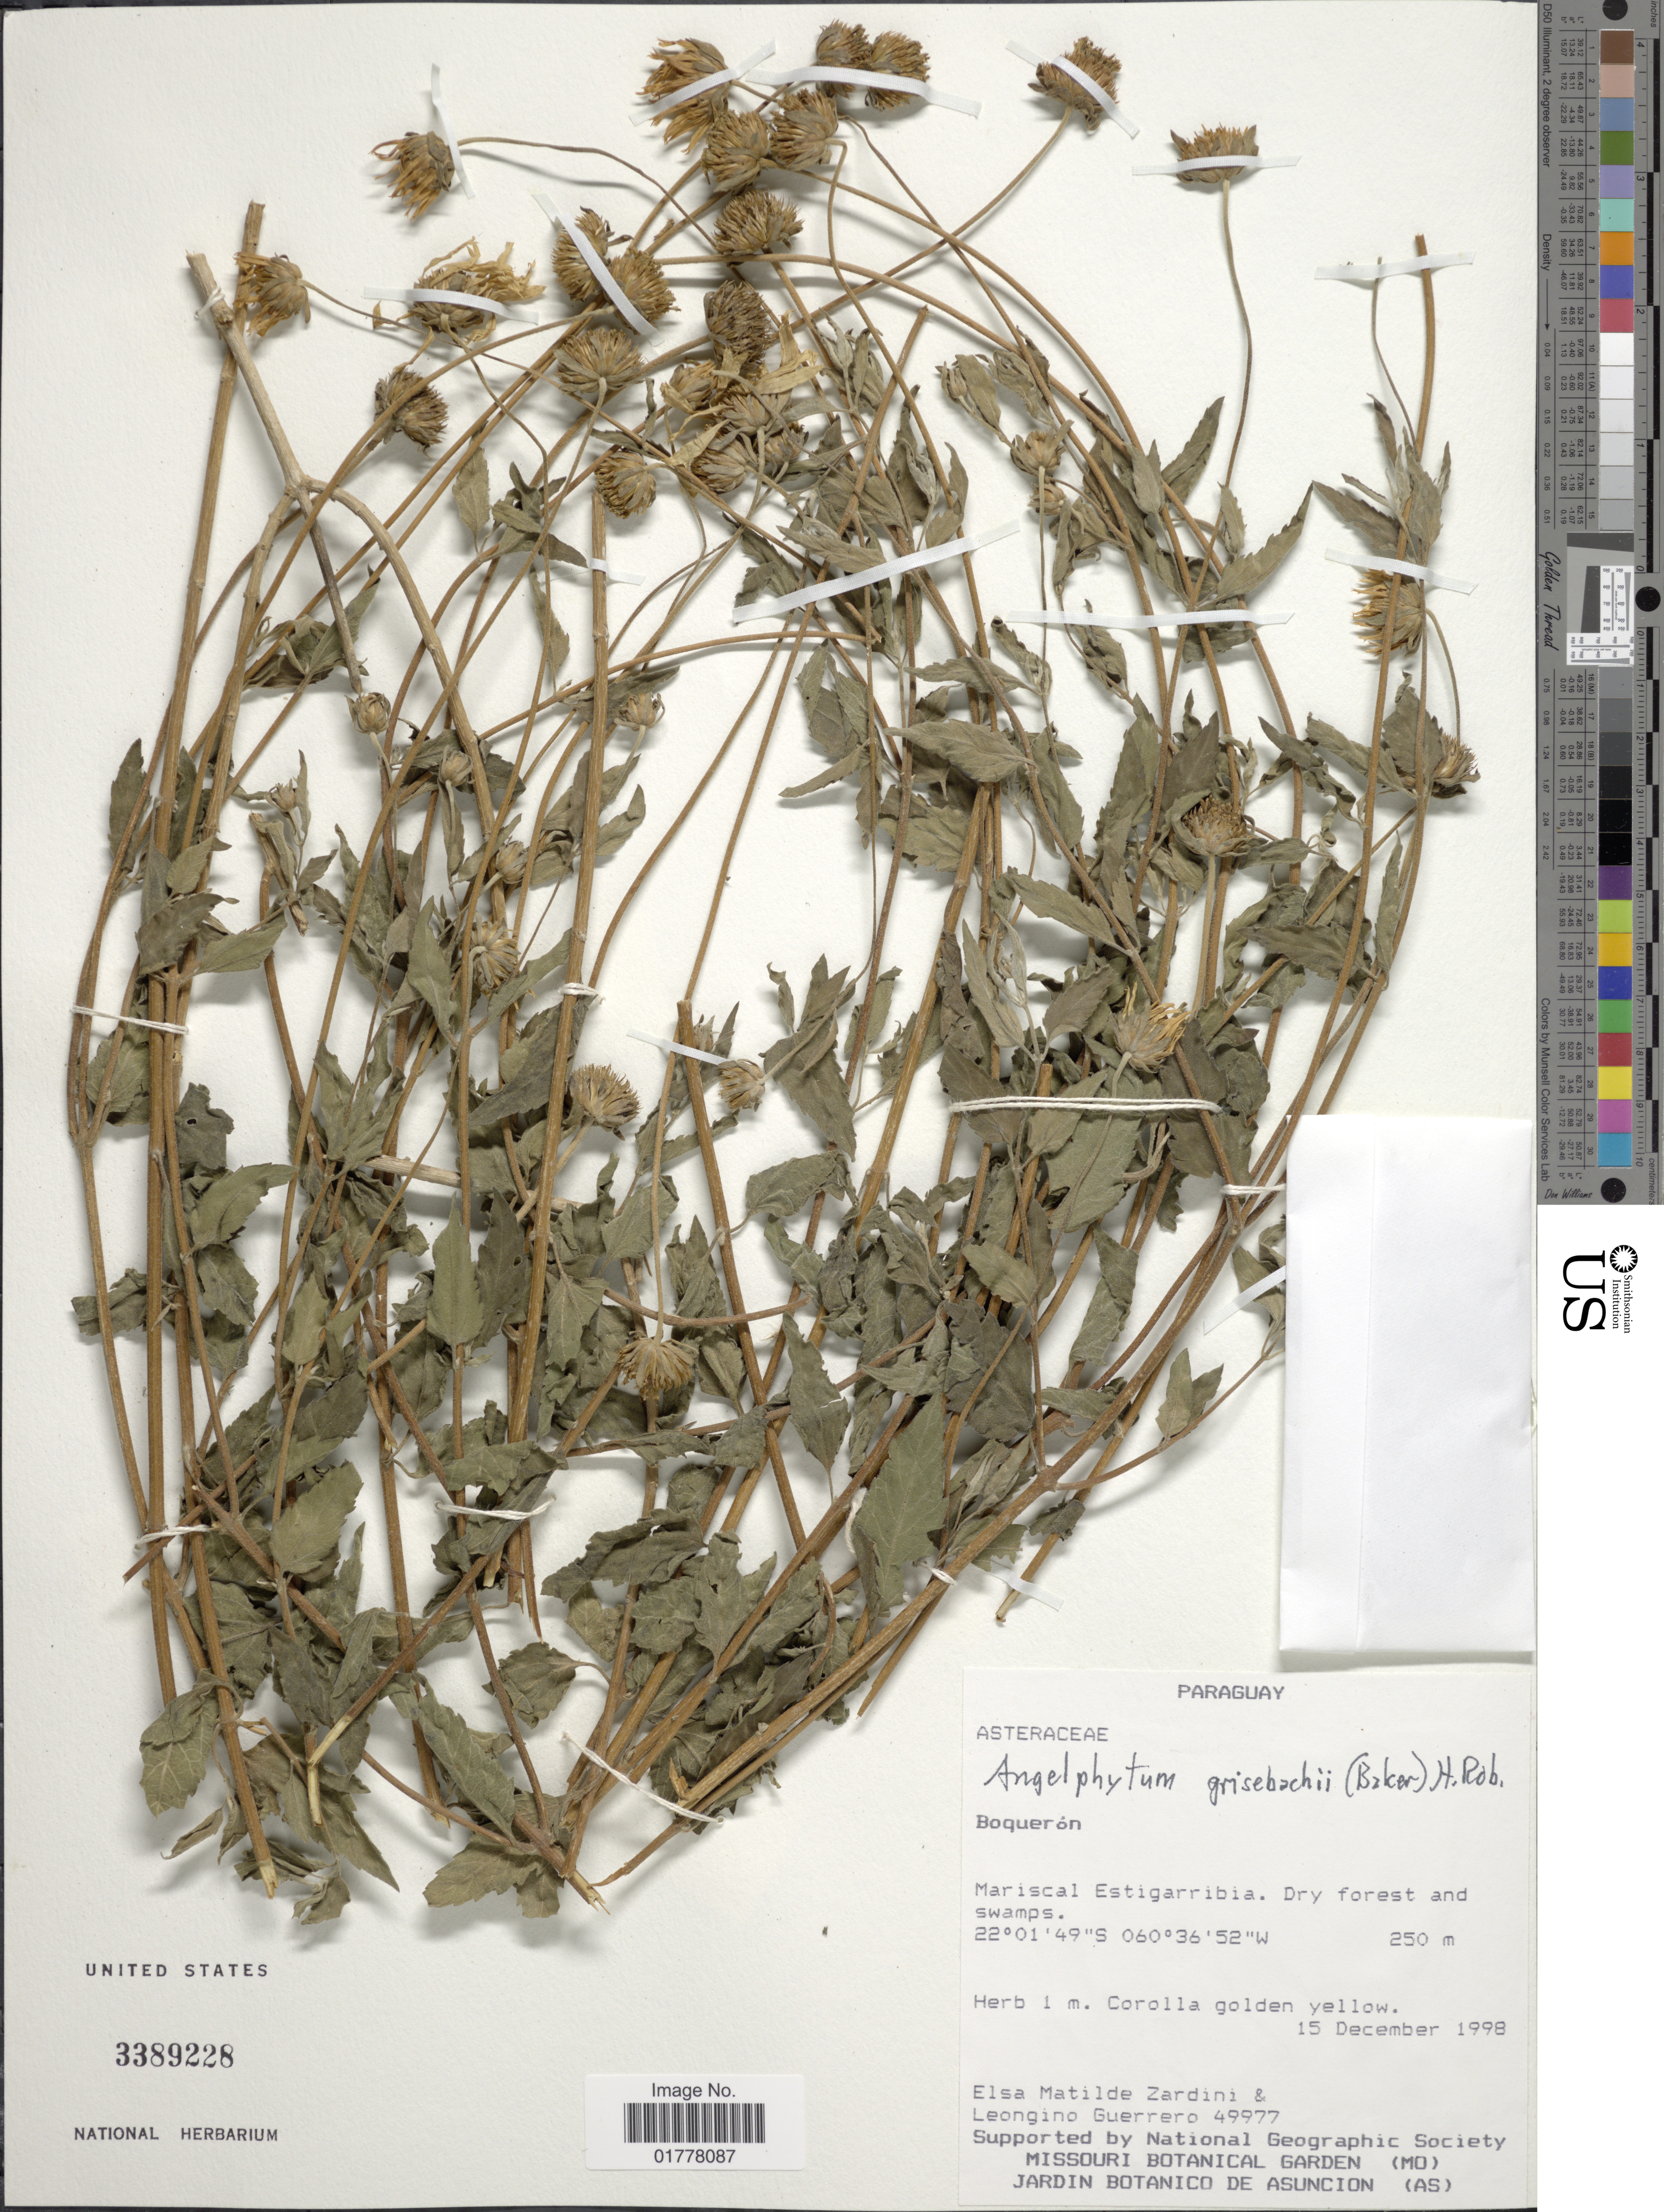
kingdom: Plantae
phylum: Tracheophyta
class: Magnoliopsida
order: Asterales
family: Asteraceae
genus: Angelphytum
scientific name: Angelphytum grisebachii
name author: Baker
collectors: E. M. Zardini & L. Guerrero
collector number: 49977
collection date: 1998-12-15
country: Paraguay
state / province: Boqueron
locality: Boquerón. Mariscal Estigarribia. Dry forest and swamps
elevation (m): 250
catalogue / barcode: US 3389228